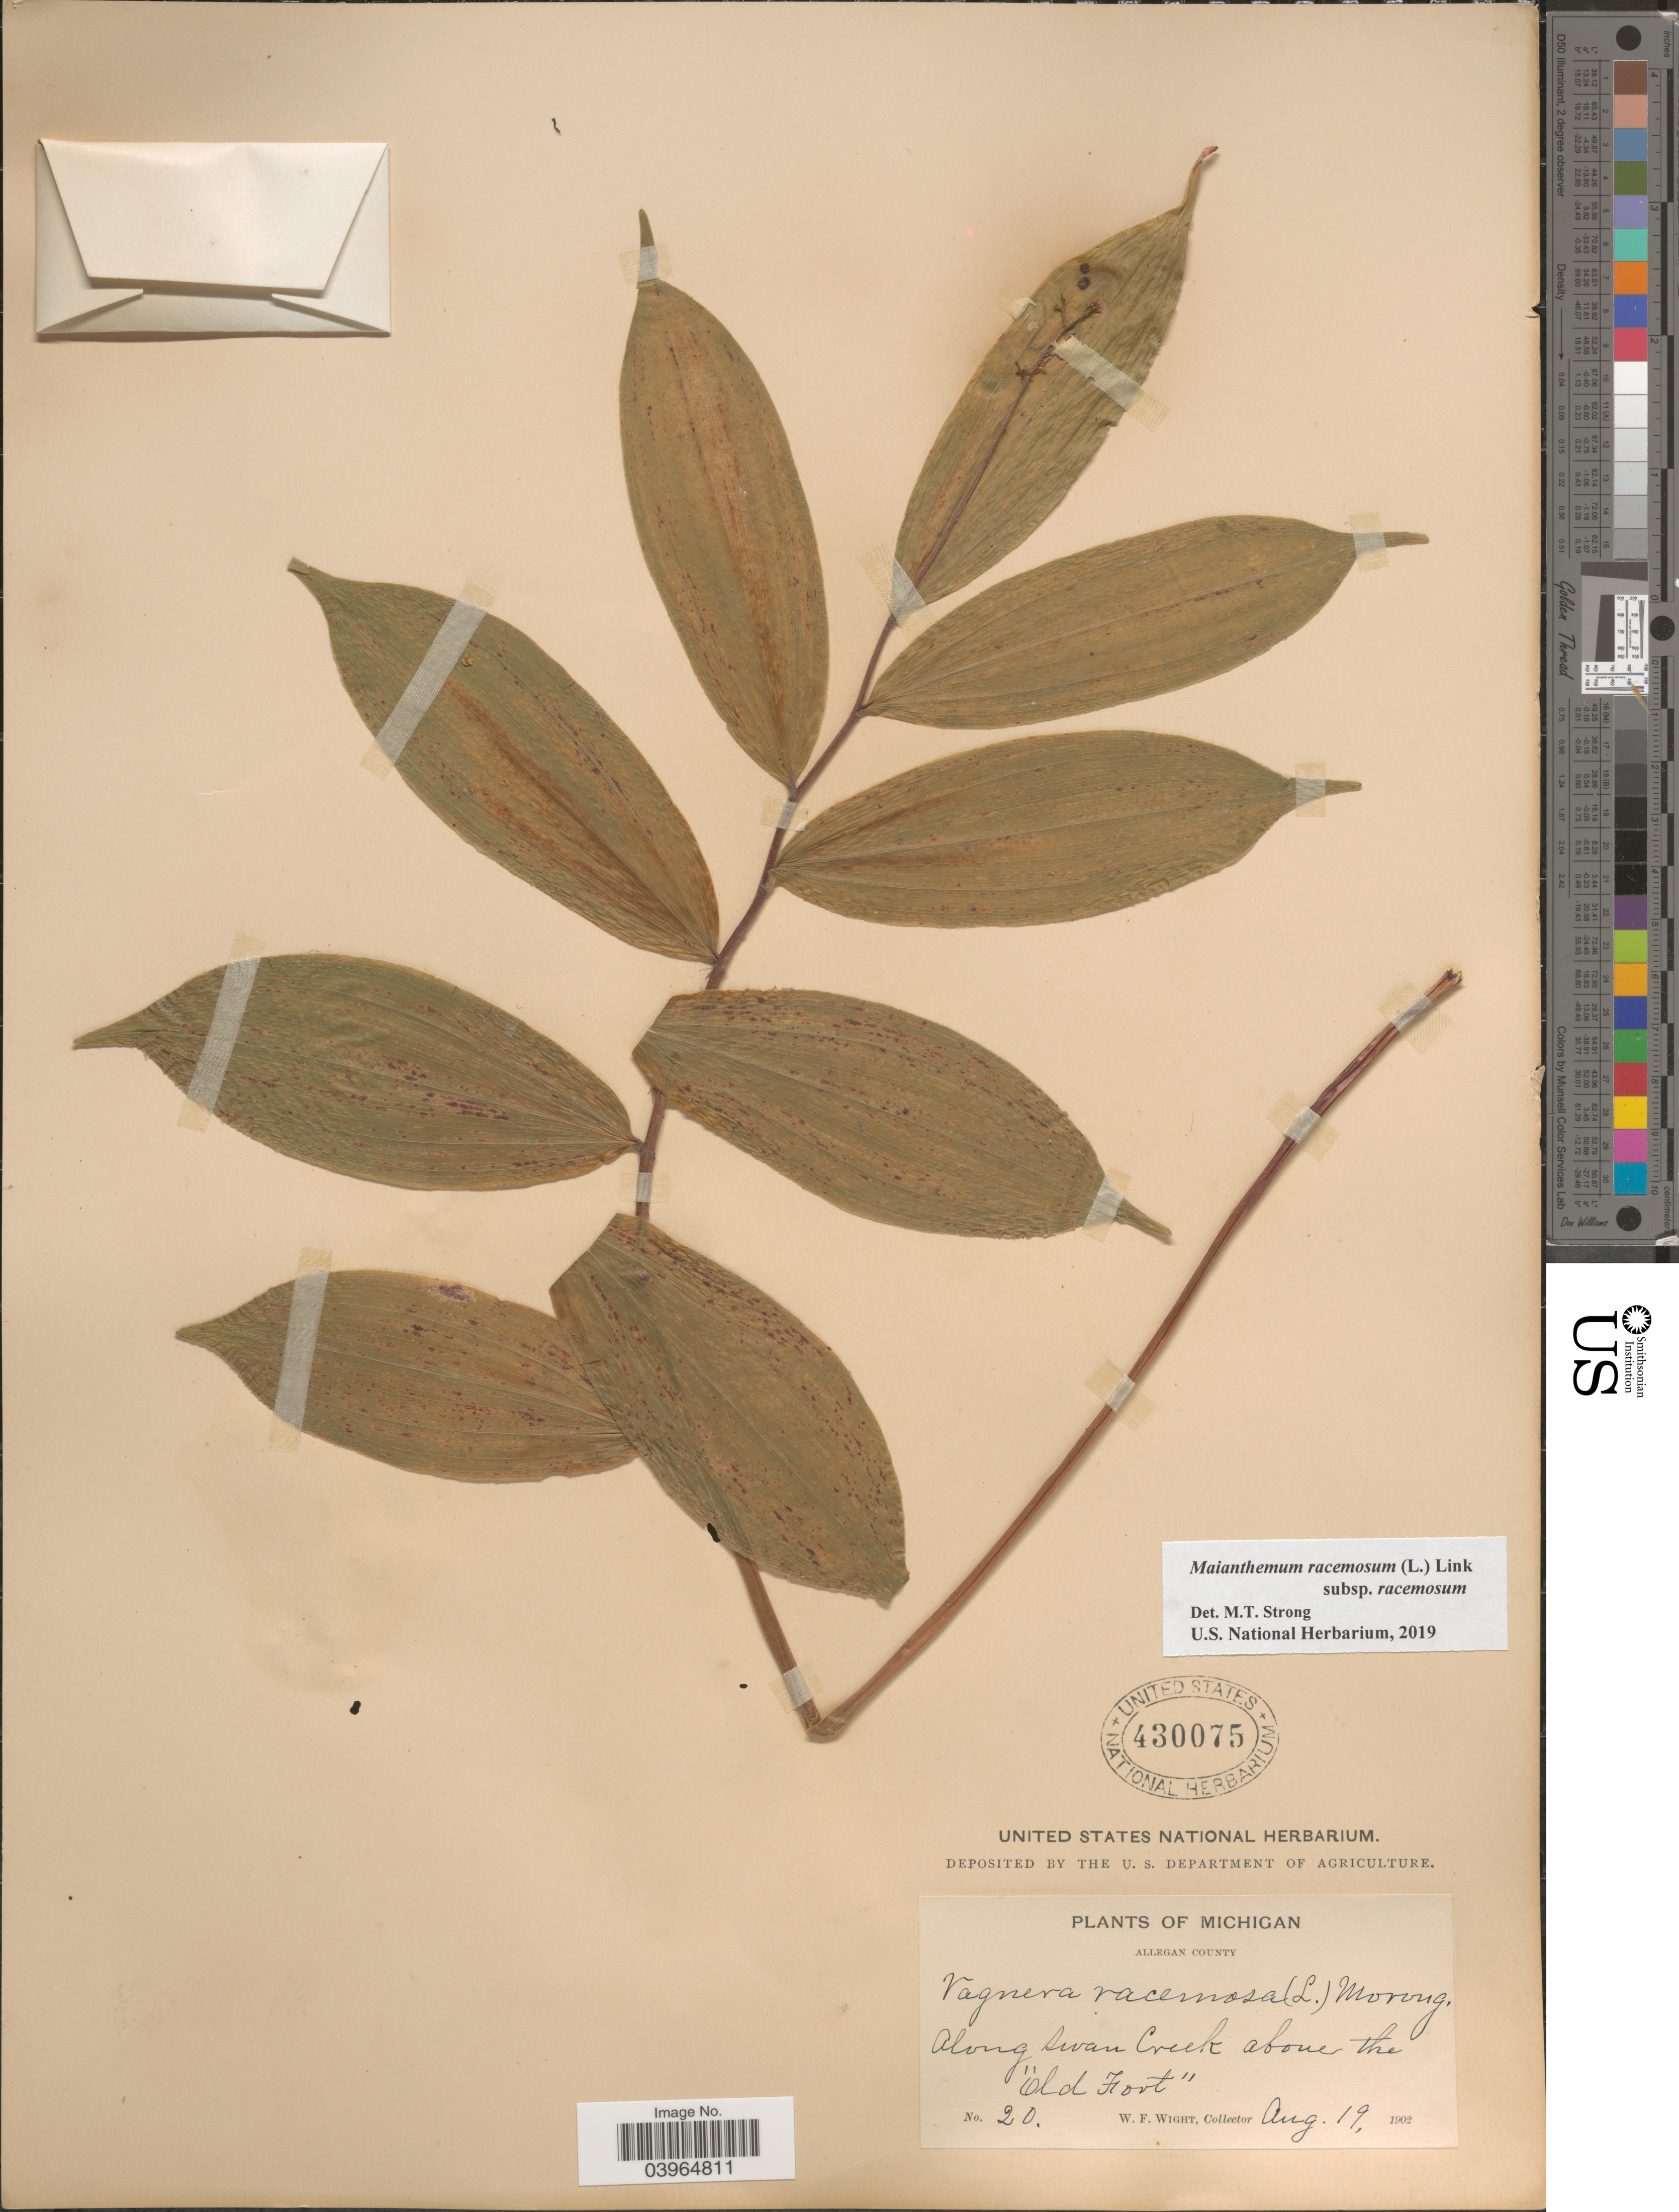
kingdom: Plantae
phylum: Tracheophyta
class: Liliopsida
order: Asparagales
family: Asparagaceae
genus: Maianthemum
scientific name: Maianthemum racemosum subsp. racemosum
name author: (L.) Link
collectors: W. Wight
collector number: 20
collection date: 1902-08-19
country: United States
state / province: Michigan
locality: Allegan County. Along Swan Creek above the "Old Fort".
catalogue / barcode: US 430075